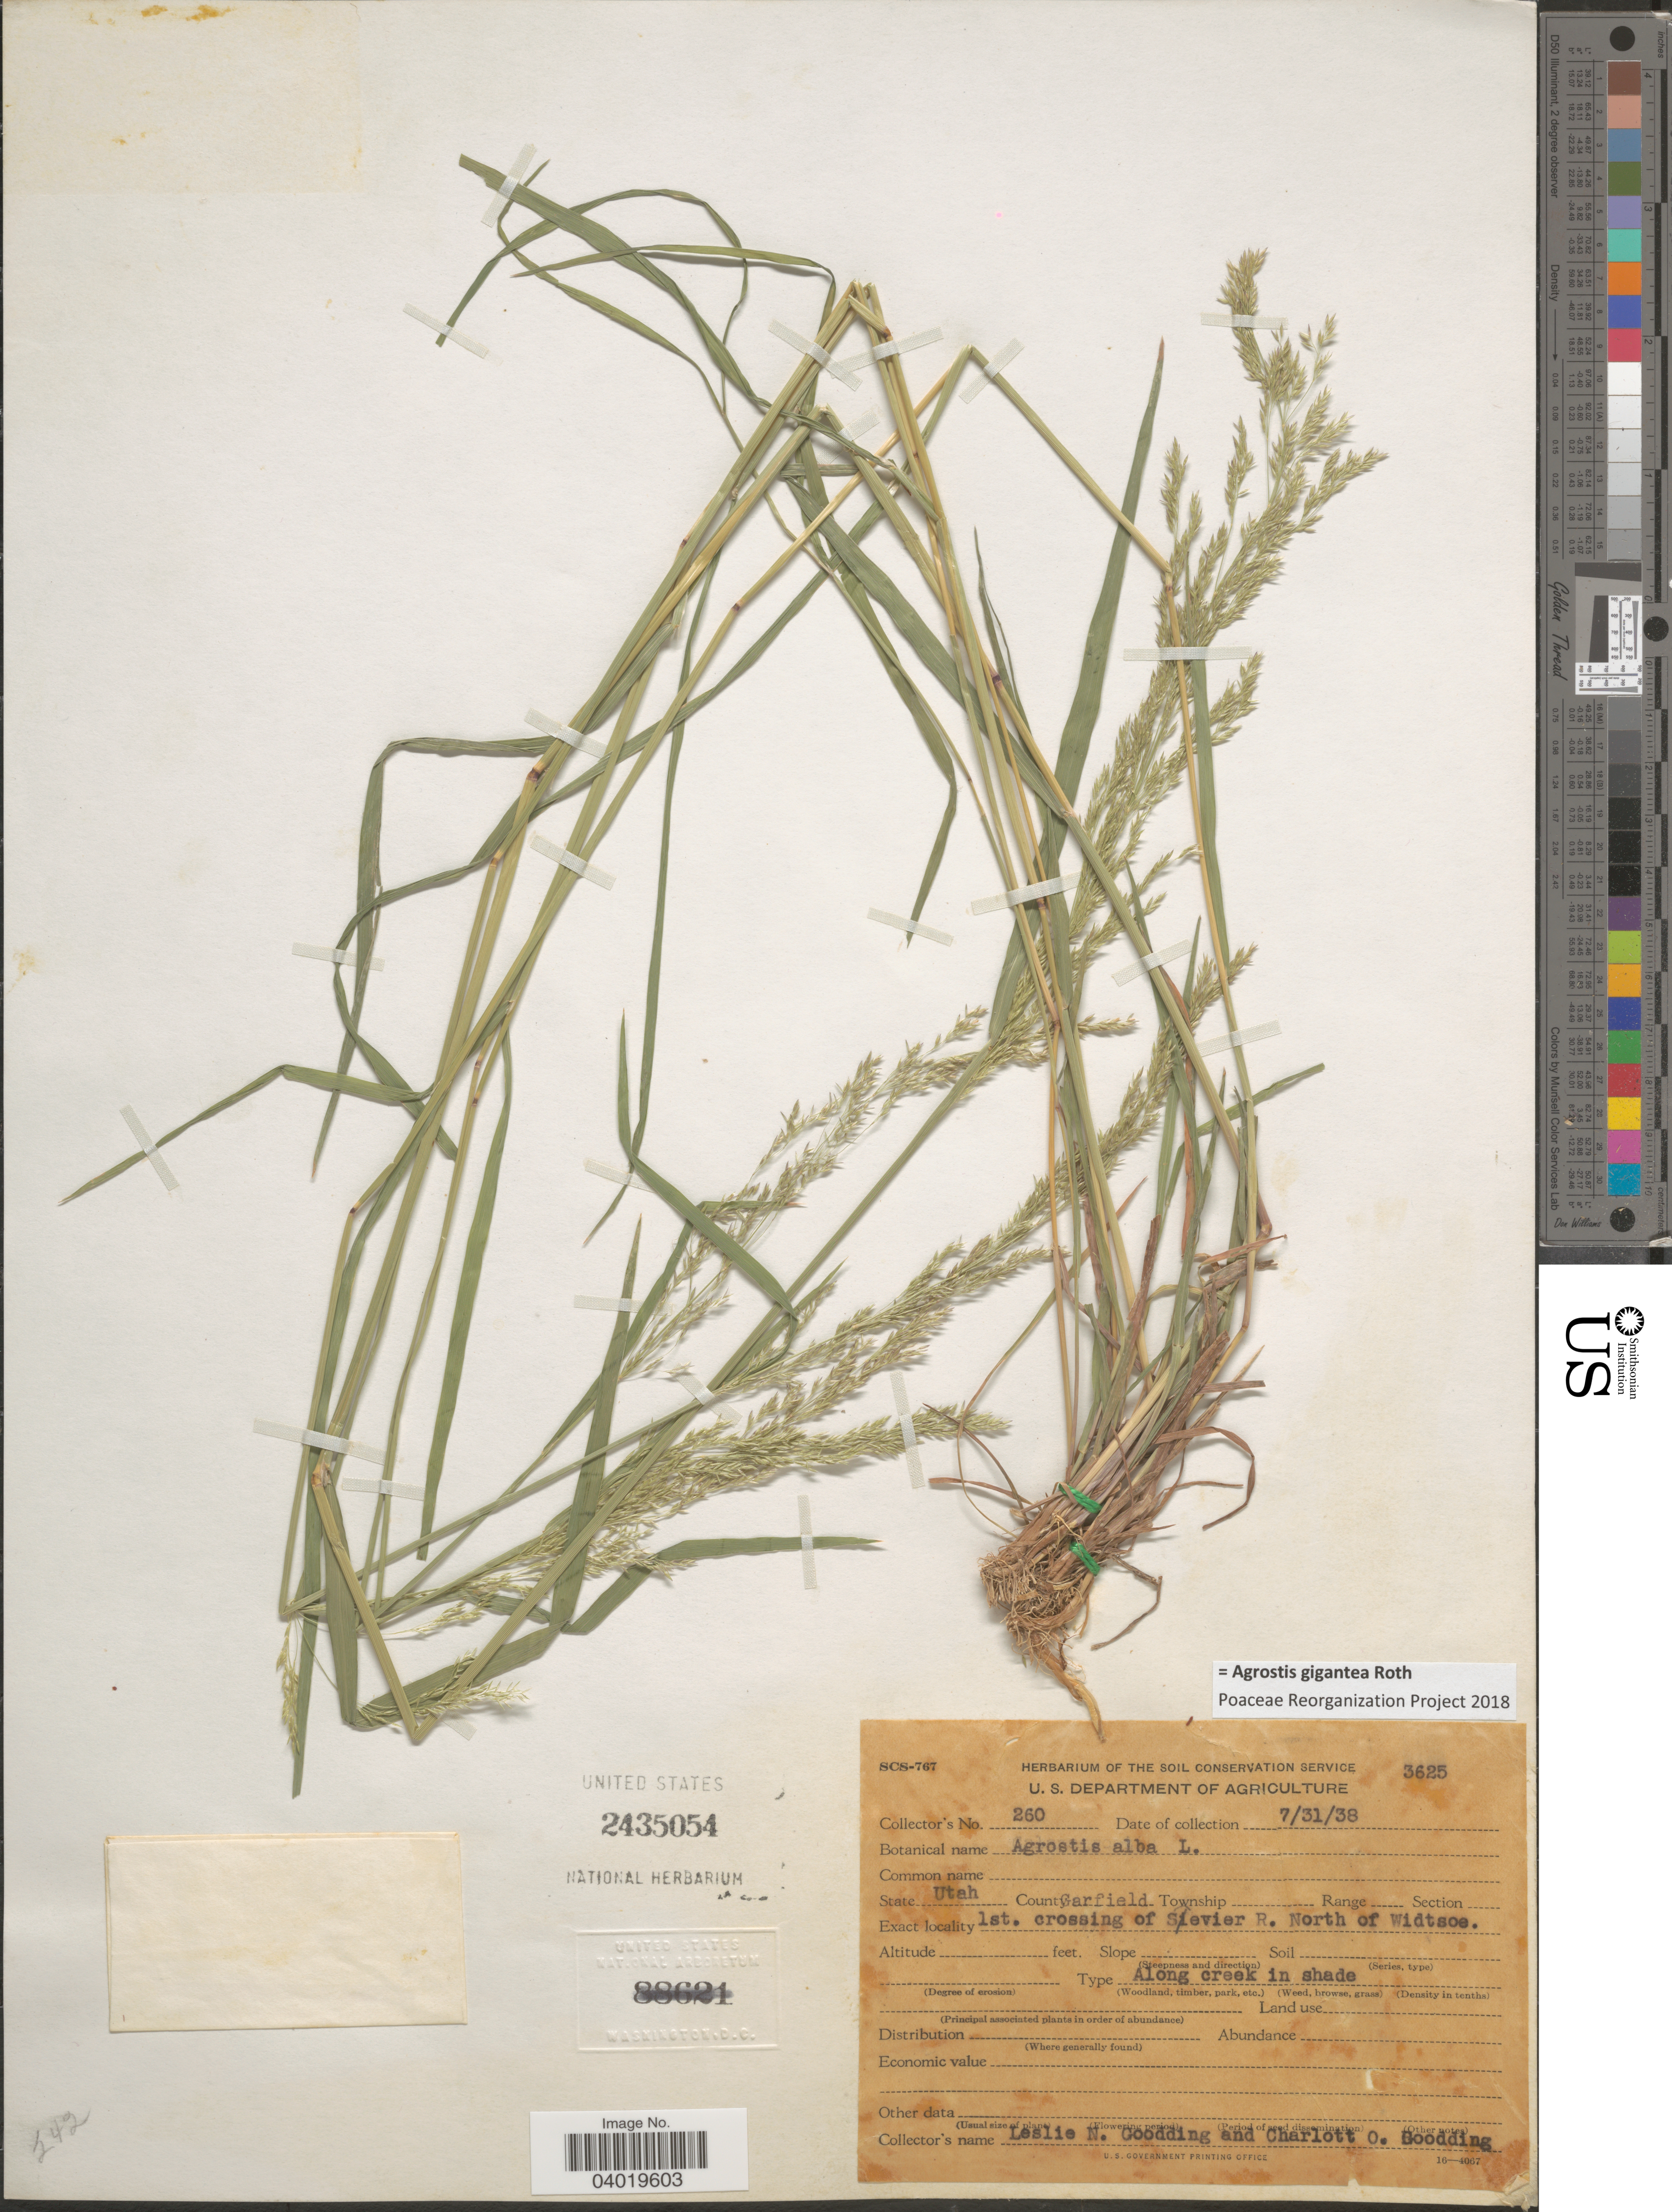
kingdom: Plantae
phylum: Tracheophyta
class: Liliopsida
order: Poales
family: Poaceae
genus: Agrostis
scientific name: Agrostis gigantea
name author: Roth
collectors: L. N. Goodding & C. Goodding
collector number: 260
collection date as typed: Transcribed d/m/y: 31/7/38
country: United States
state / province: Utah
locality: County Garfield. 1st. crossing of Sevier R. North of Widtsoe.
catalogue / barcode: US 2435054